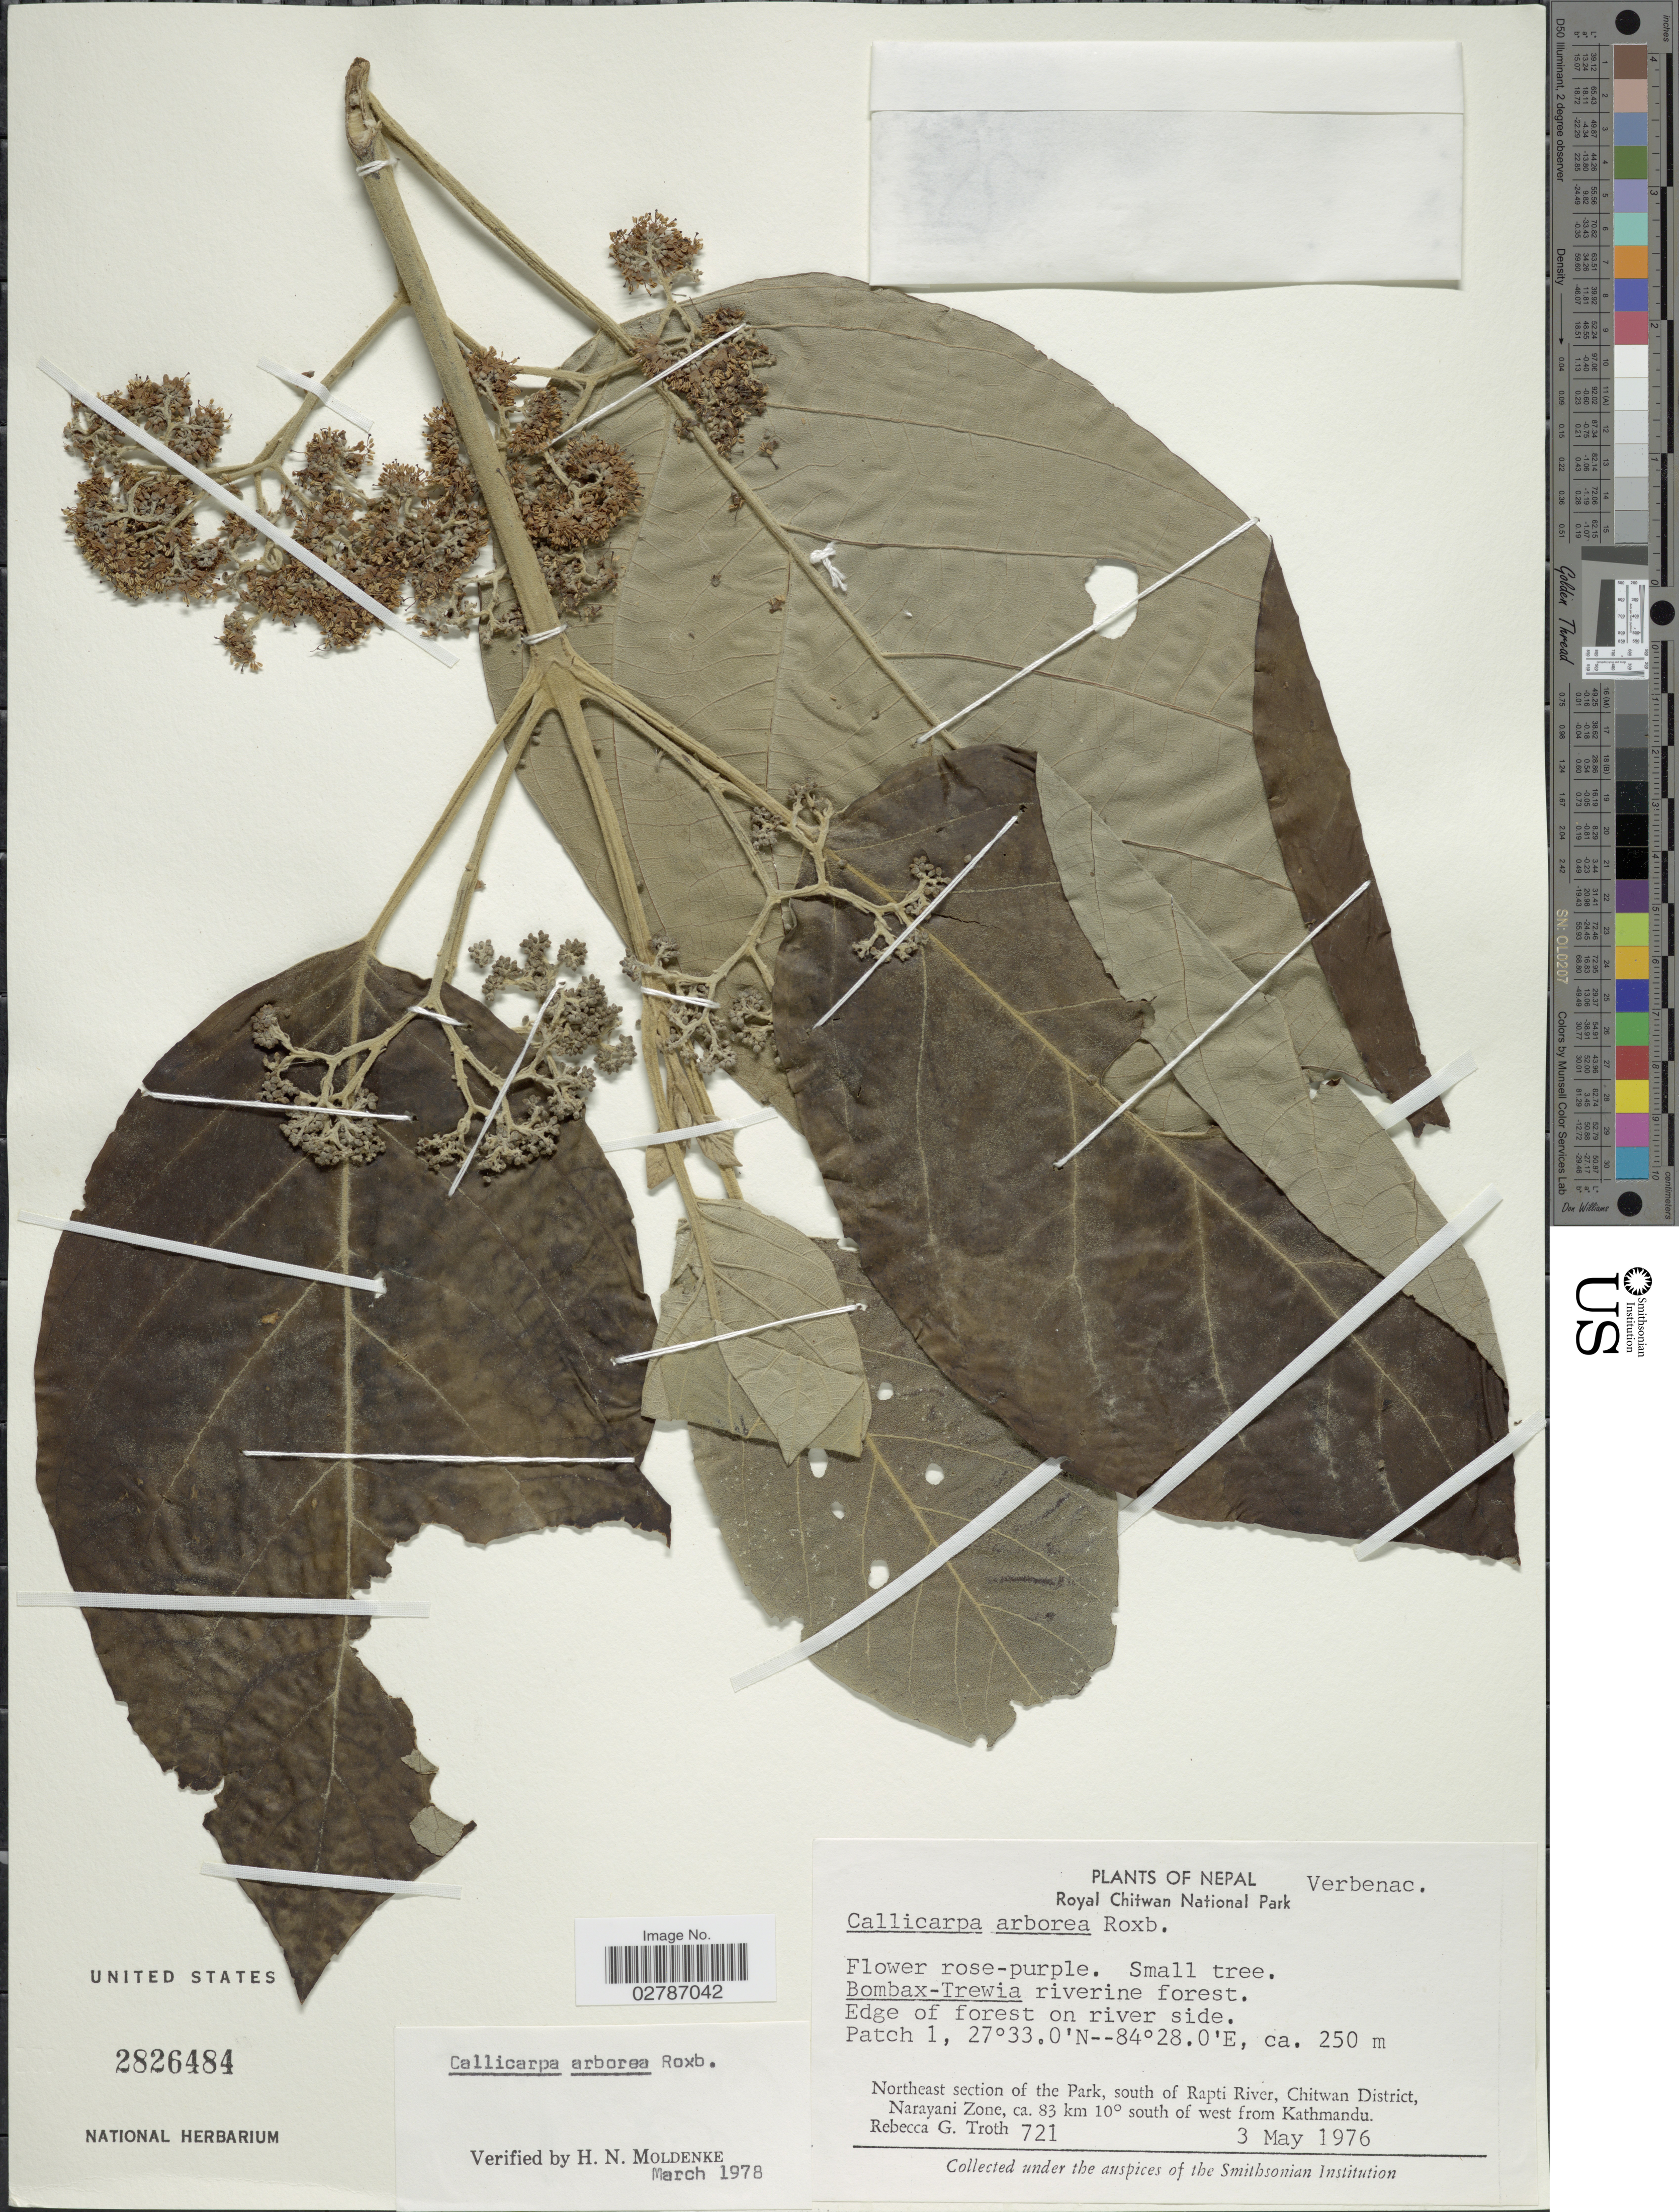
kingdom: Plantae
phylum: Tracheophyta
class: Magnoliopsida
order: Lamiales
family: Lamiaceae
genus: Callicarpa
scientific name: Callicarpa arborea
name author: Roxb.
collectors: R. Troth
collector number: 721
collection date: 1976-05-03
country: Nepal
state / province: Narayani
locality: Royal Chitwan National Park. Edge of forest on river side. Patch 1. Northeast section of the Park, south of Rapti River, Chitwan District, Narayani Zone, ca. 83 km 10° south of west from Kathmandu.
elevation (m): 250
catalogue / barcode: US 2826484